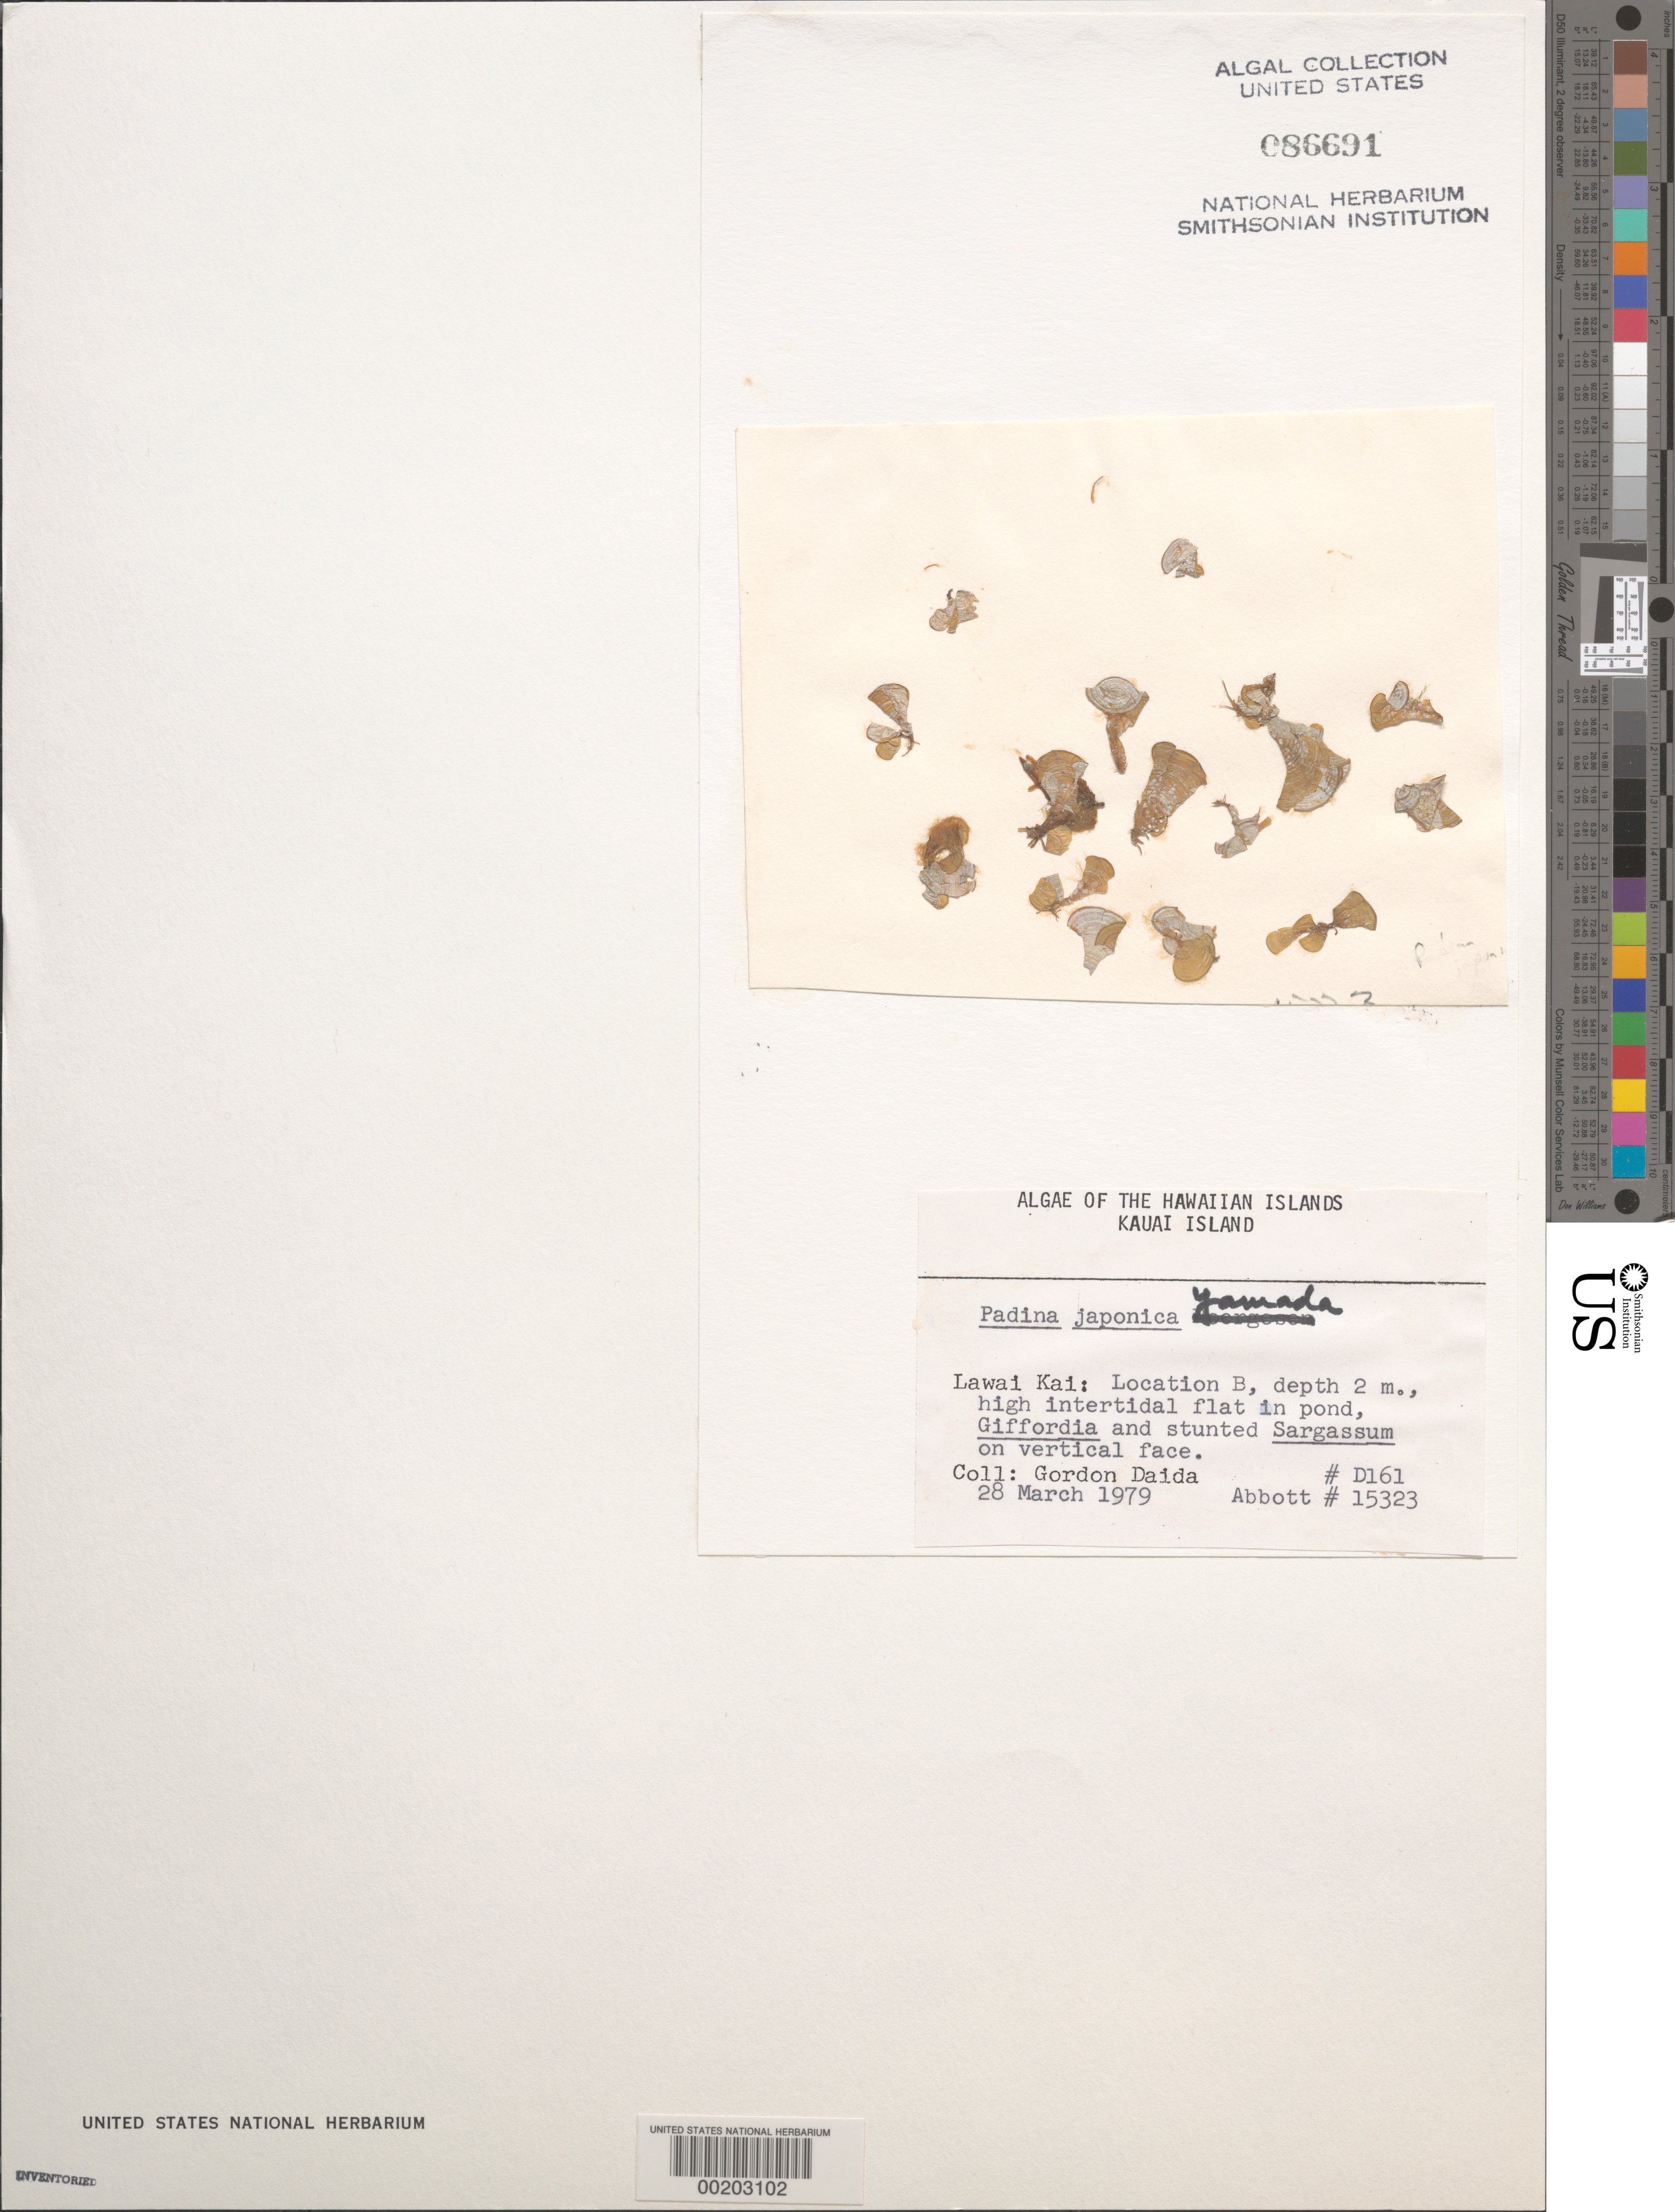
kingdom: Chromista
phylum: Ochrophyta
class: Phaeophyceae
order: Dictyotales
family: Dictyotaceae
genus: Padina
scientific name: Padina japonica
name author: Yamada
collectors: G. Daida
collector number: D161 & IAA 15323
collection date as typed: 28 Mar 1979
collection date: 1979-03-28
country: United States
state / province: Hawaii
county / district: Kauai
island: Kaua'i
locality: Lawai Kai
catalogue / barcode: US 86691